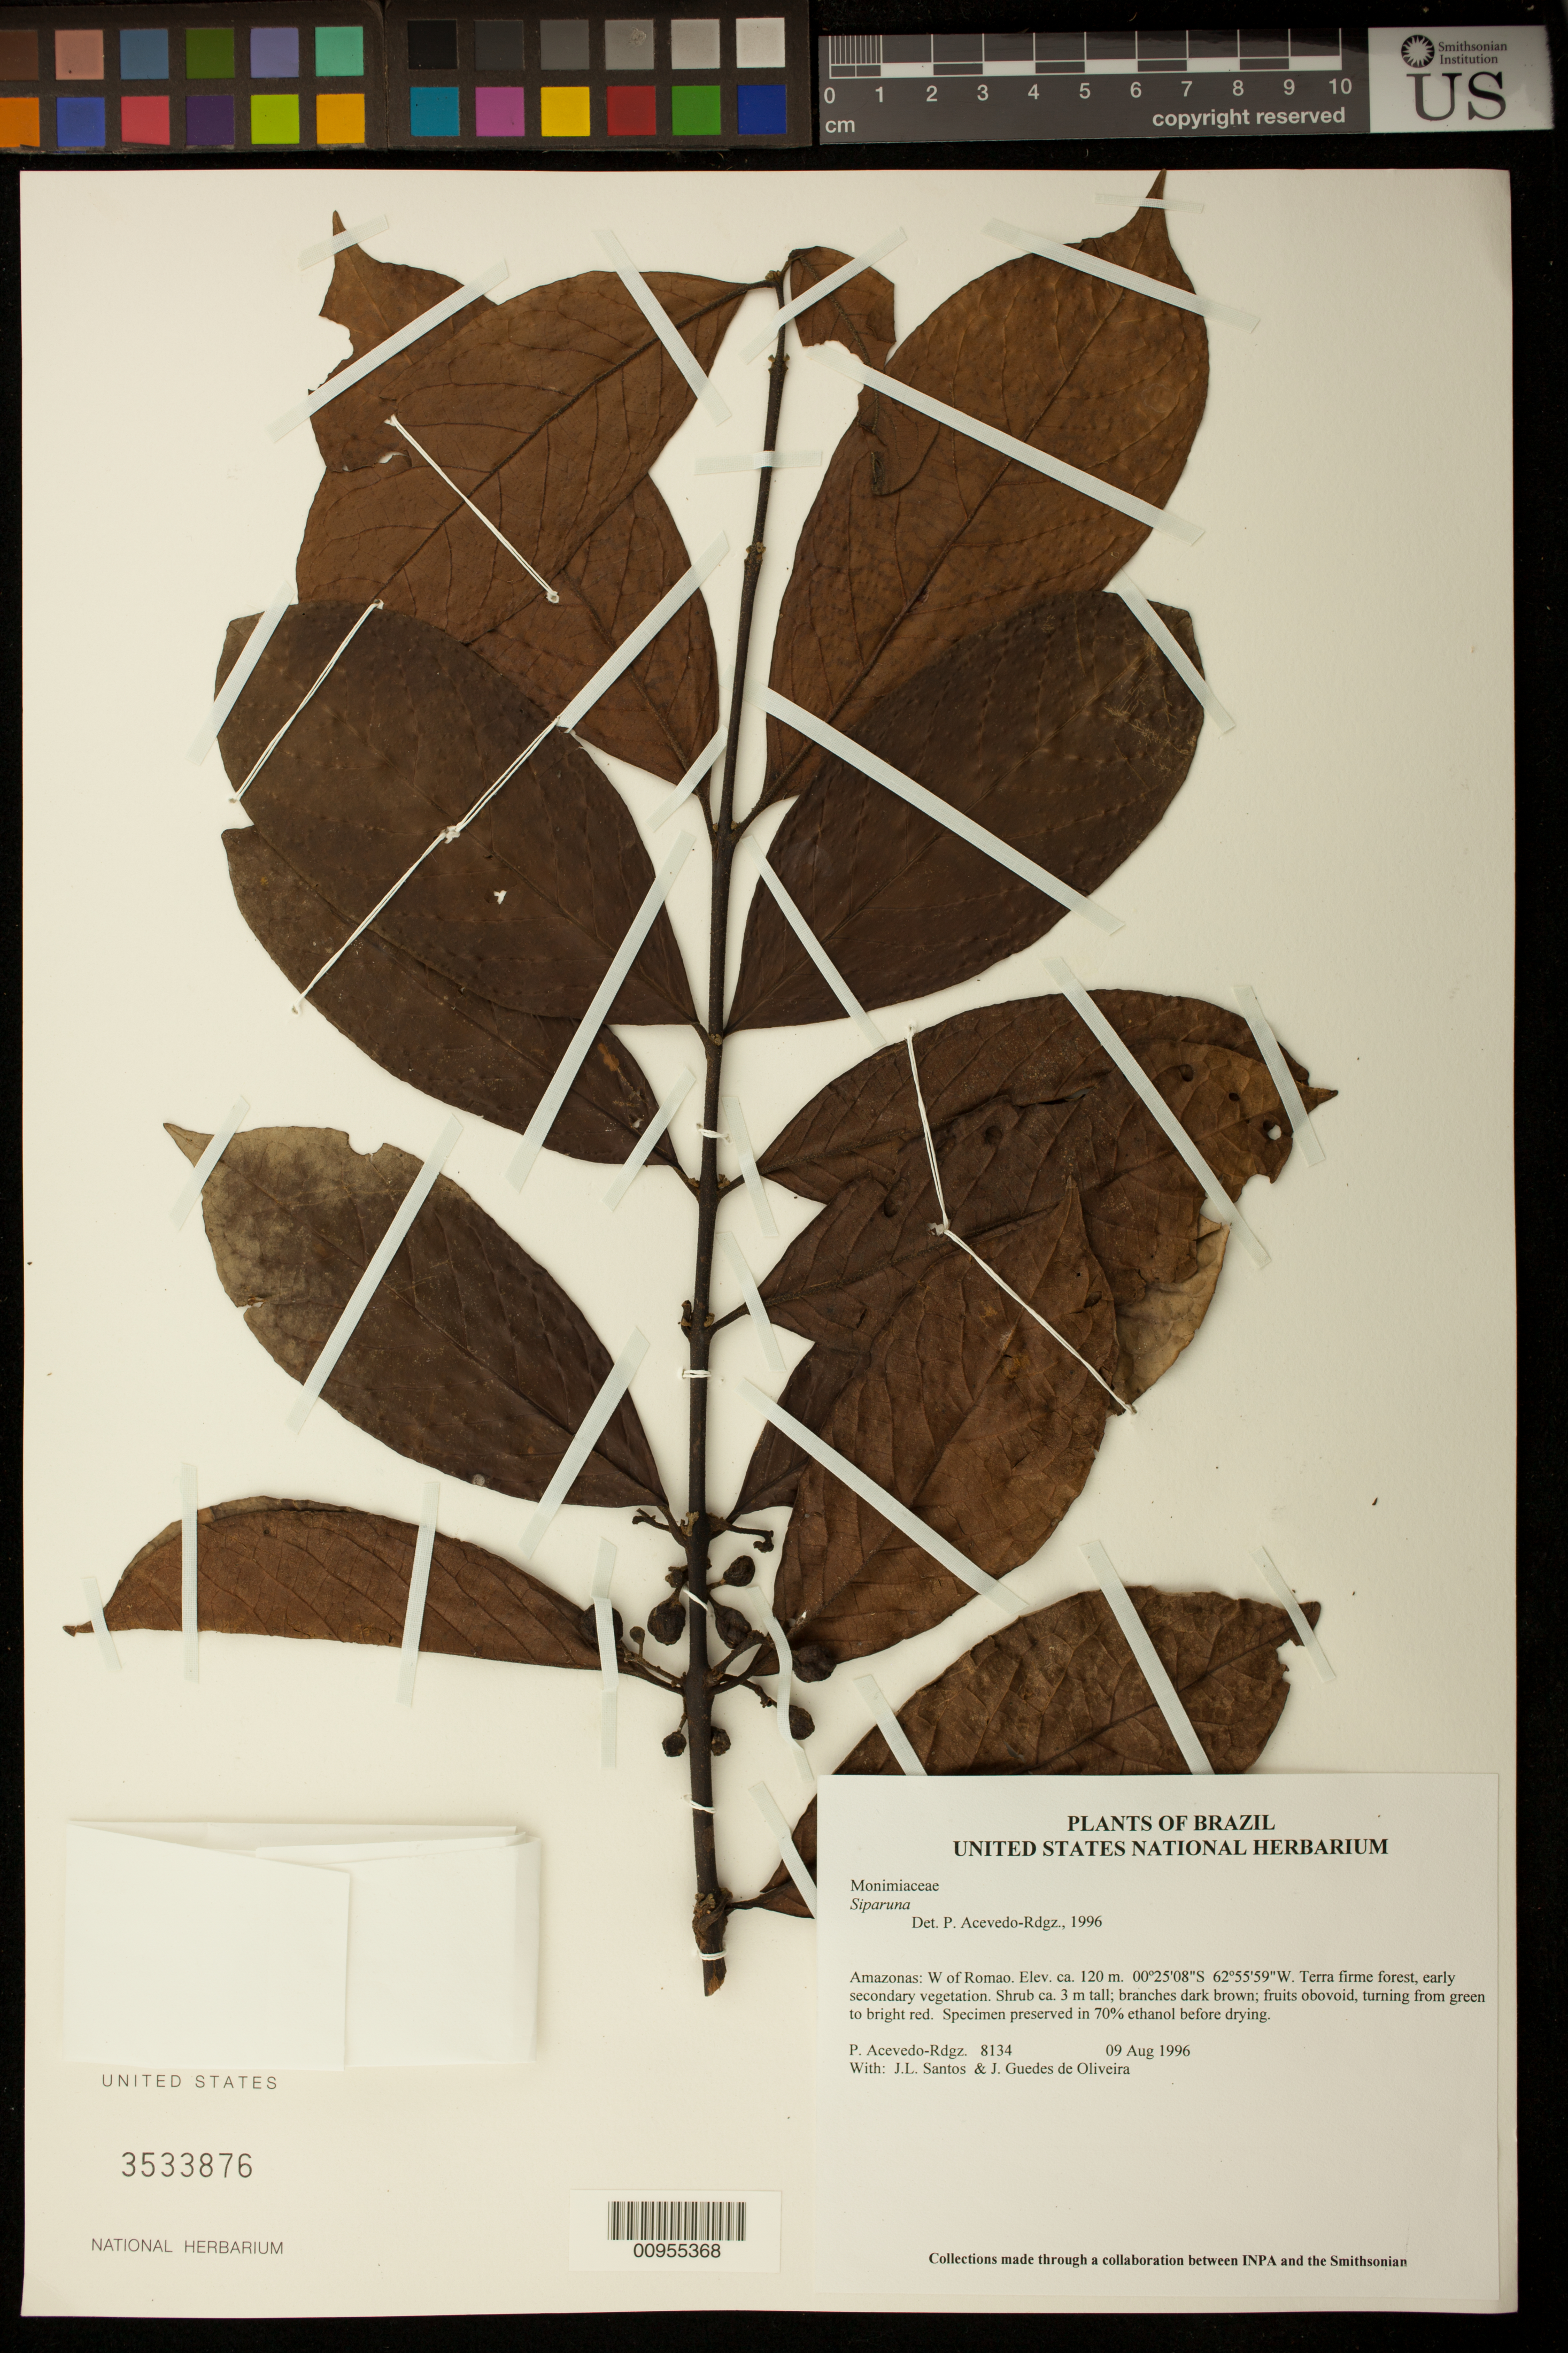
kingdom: Plantae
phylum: Tracheophyta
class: Magnoliopsida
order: Laurales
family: Siparunaceae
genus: Siparuna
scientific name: Siparuna sp.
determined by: Acevedo-Rodríguez, P., (BOT), Smithsonian Institution - National Museum of Natural History (UNITED STATES)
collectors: P. Acevedo-Rodr., J. L. Santos & J. Guedes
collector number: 8134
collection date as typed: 09 Aug 1996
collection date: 1996-08-09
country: Brazil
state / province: Amazonas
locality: Amazonas: W of Romao.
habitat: Terra firme forest, early secondary vegetation.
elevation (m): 120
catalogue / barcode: US 3533876